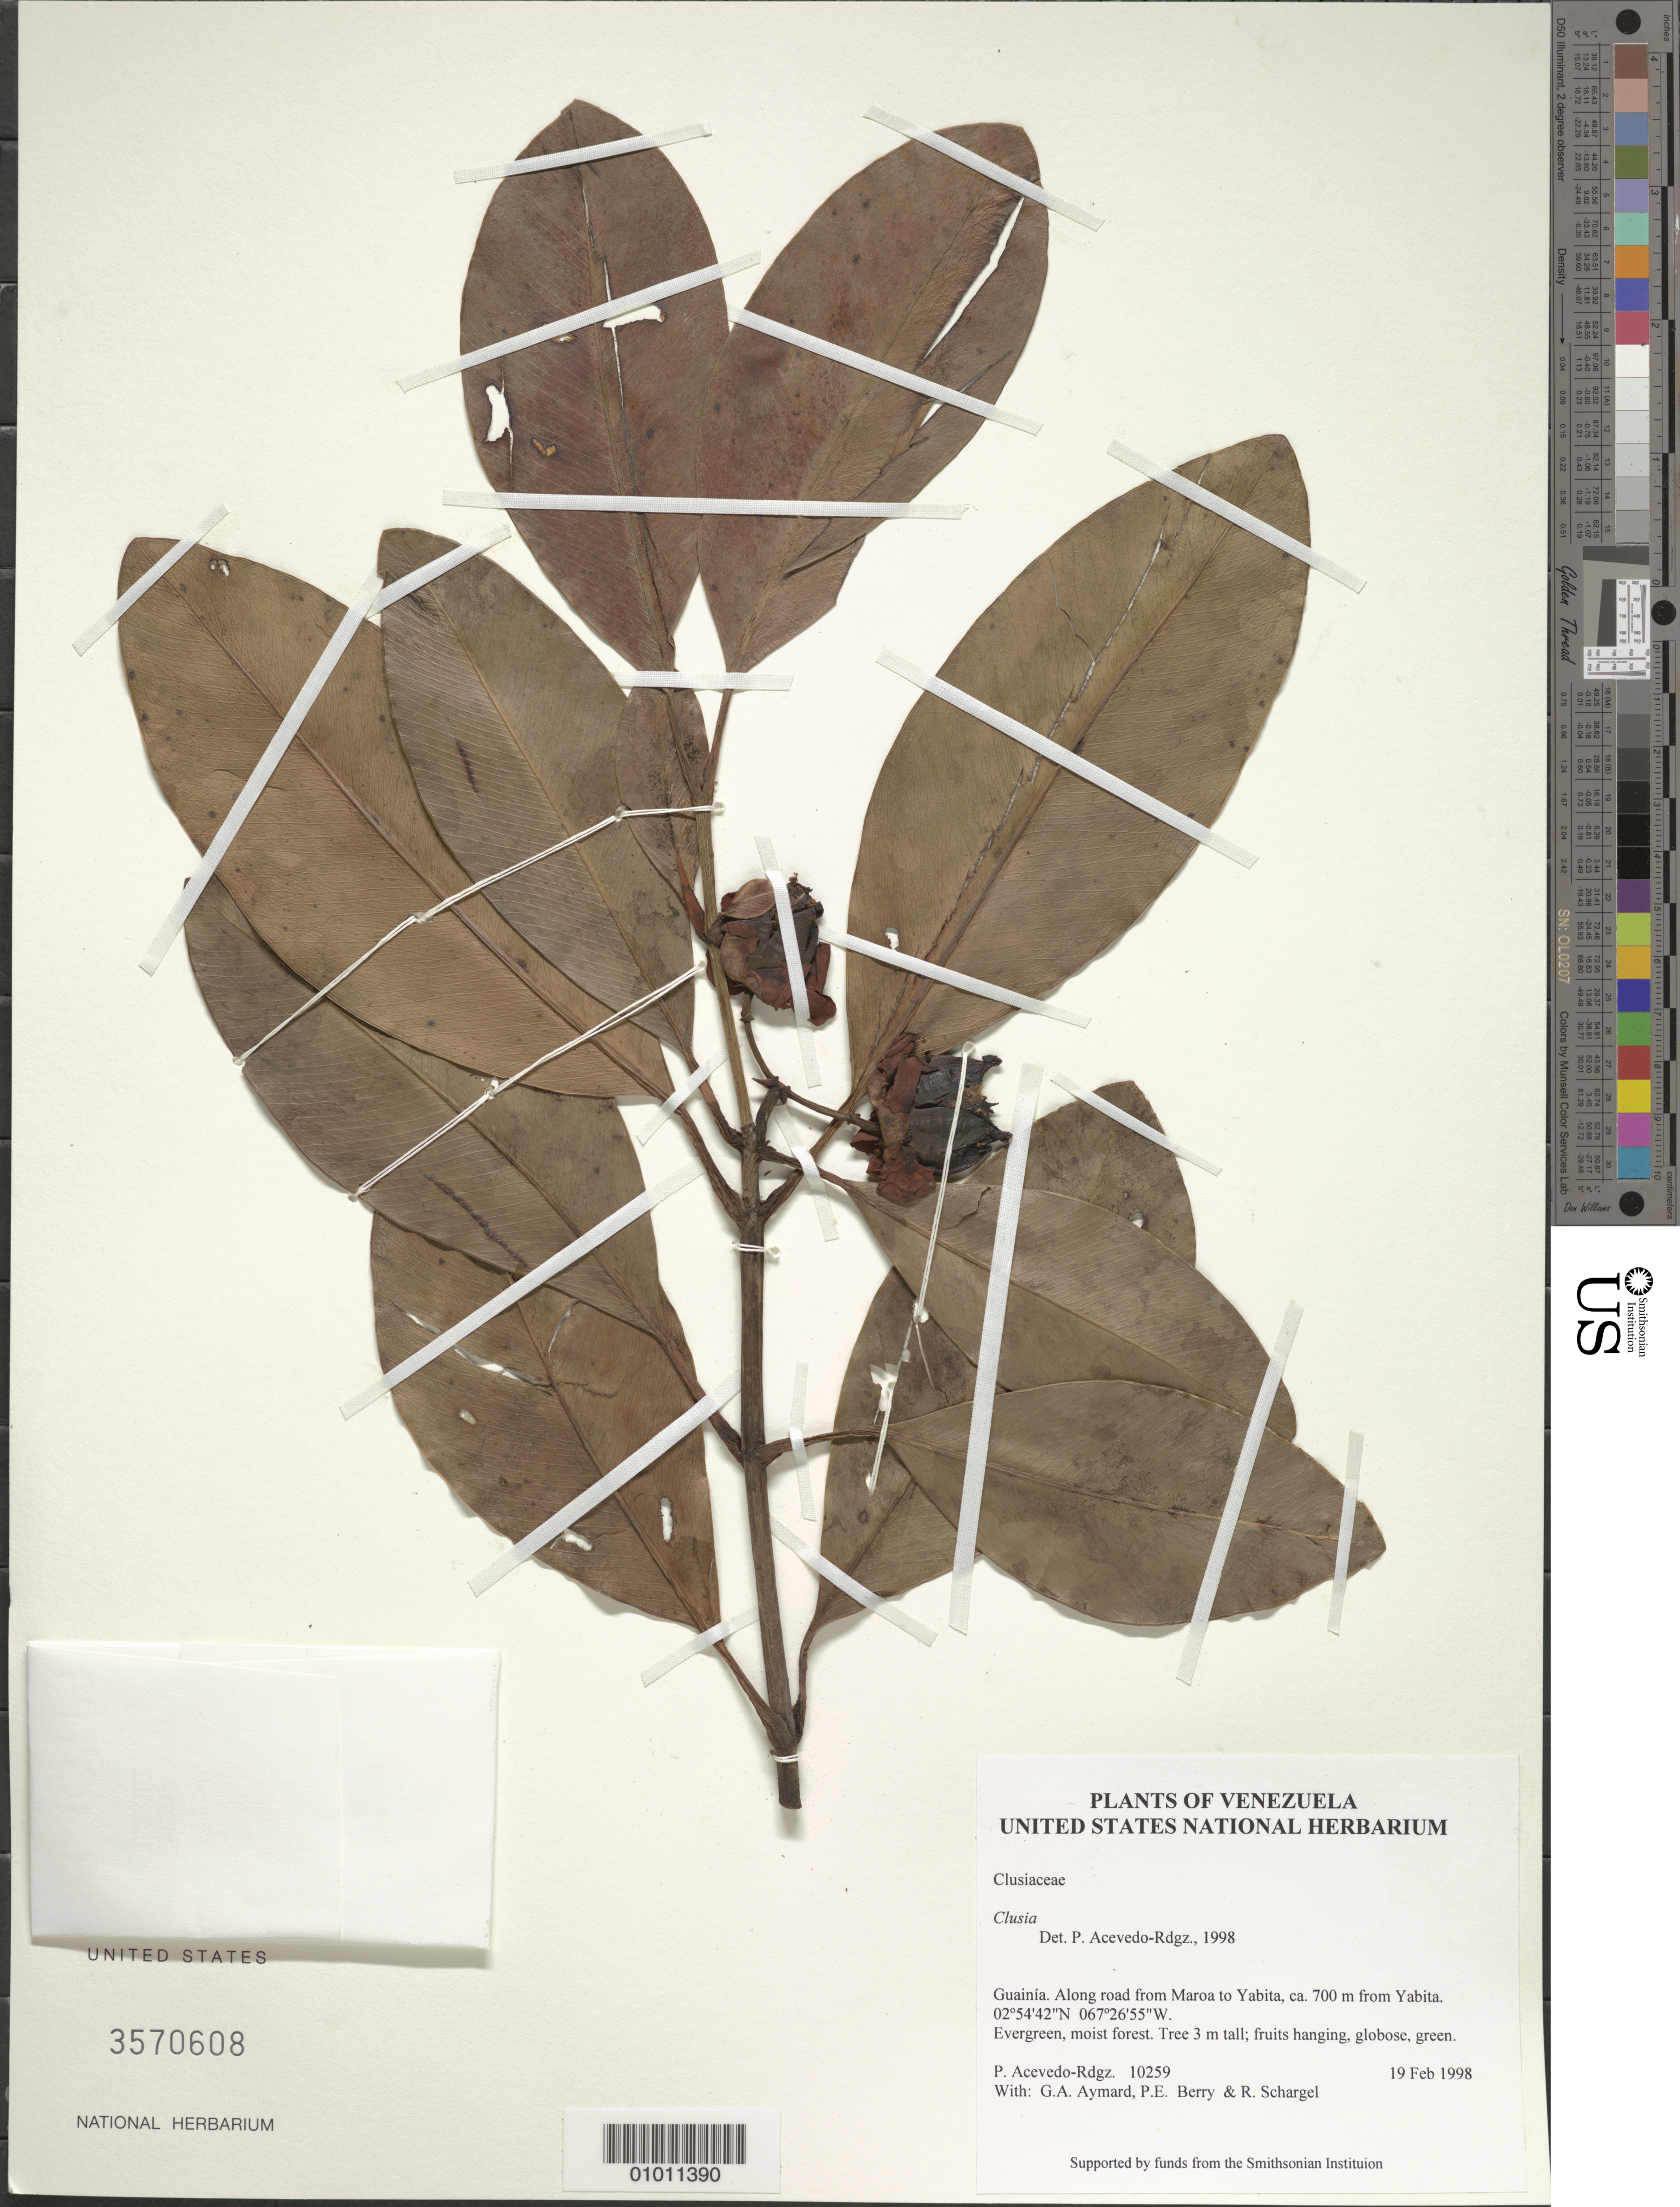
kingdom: Plantae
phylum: Tracheophyta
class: Magnoliopsida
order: Malpighiales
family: Clusiaceae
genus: Clusia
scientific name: Clusia sp.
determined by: Acevedo-Rodríguez, P., (BOT), Smithsonian Institution - National Museum of Natural History (UNITED STATES)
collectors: P. Acevedo-Rodr., G. A. Aymard, P. E. Berry & R. Schargel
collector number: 10259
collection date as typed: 19 Feb 1998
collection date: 1998-02-19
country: Venezuela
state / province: Amazonas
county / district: Maroa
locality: Along road from Maroa to Yabita, ca. 700 m from Yabita.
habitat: Evergreen, moist forest.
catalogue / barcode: US 3570608